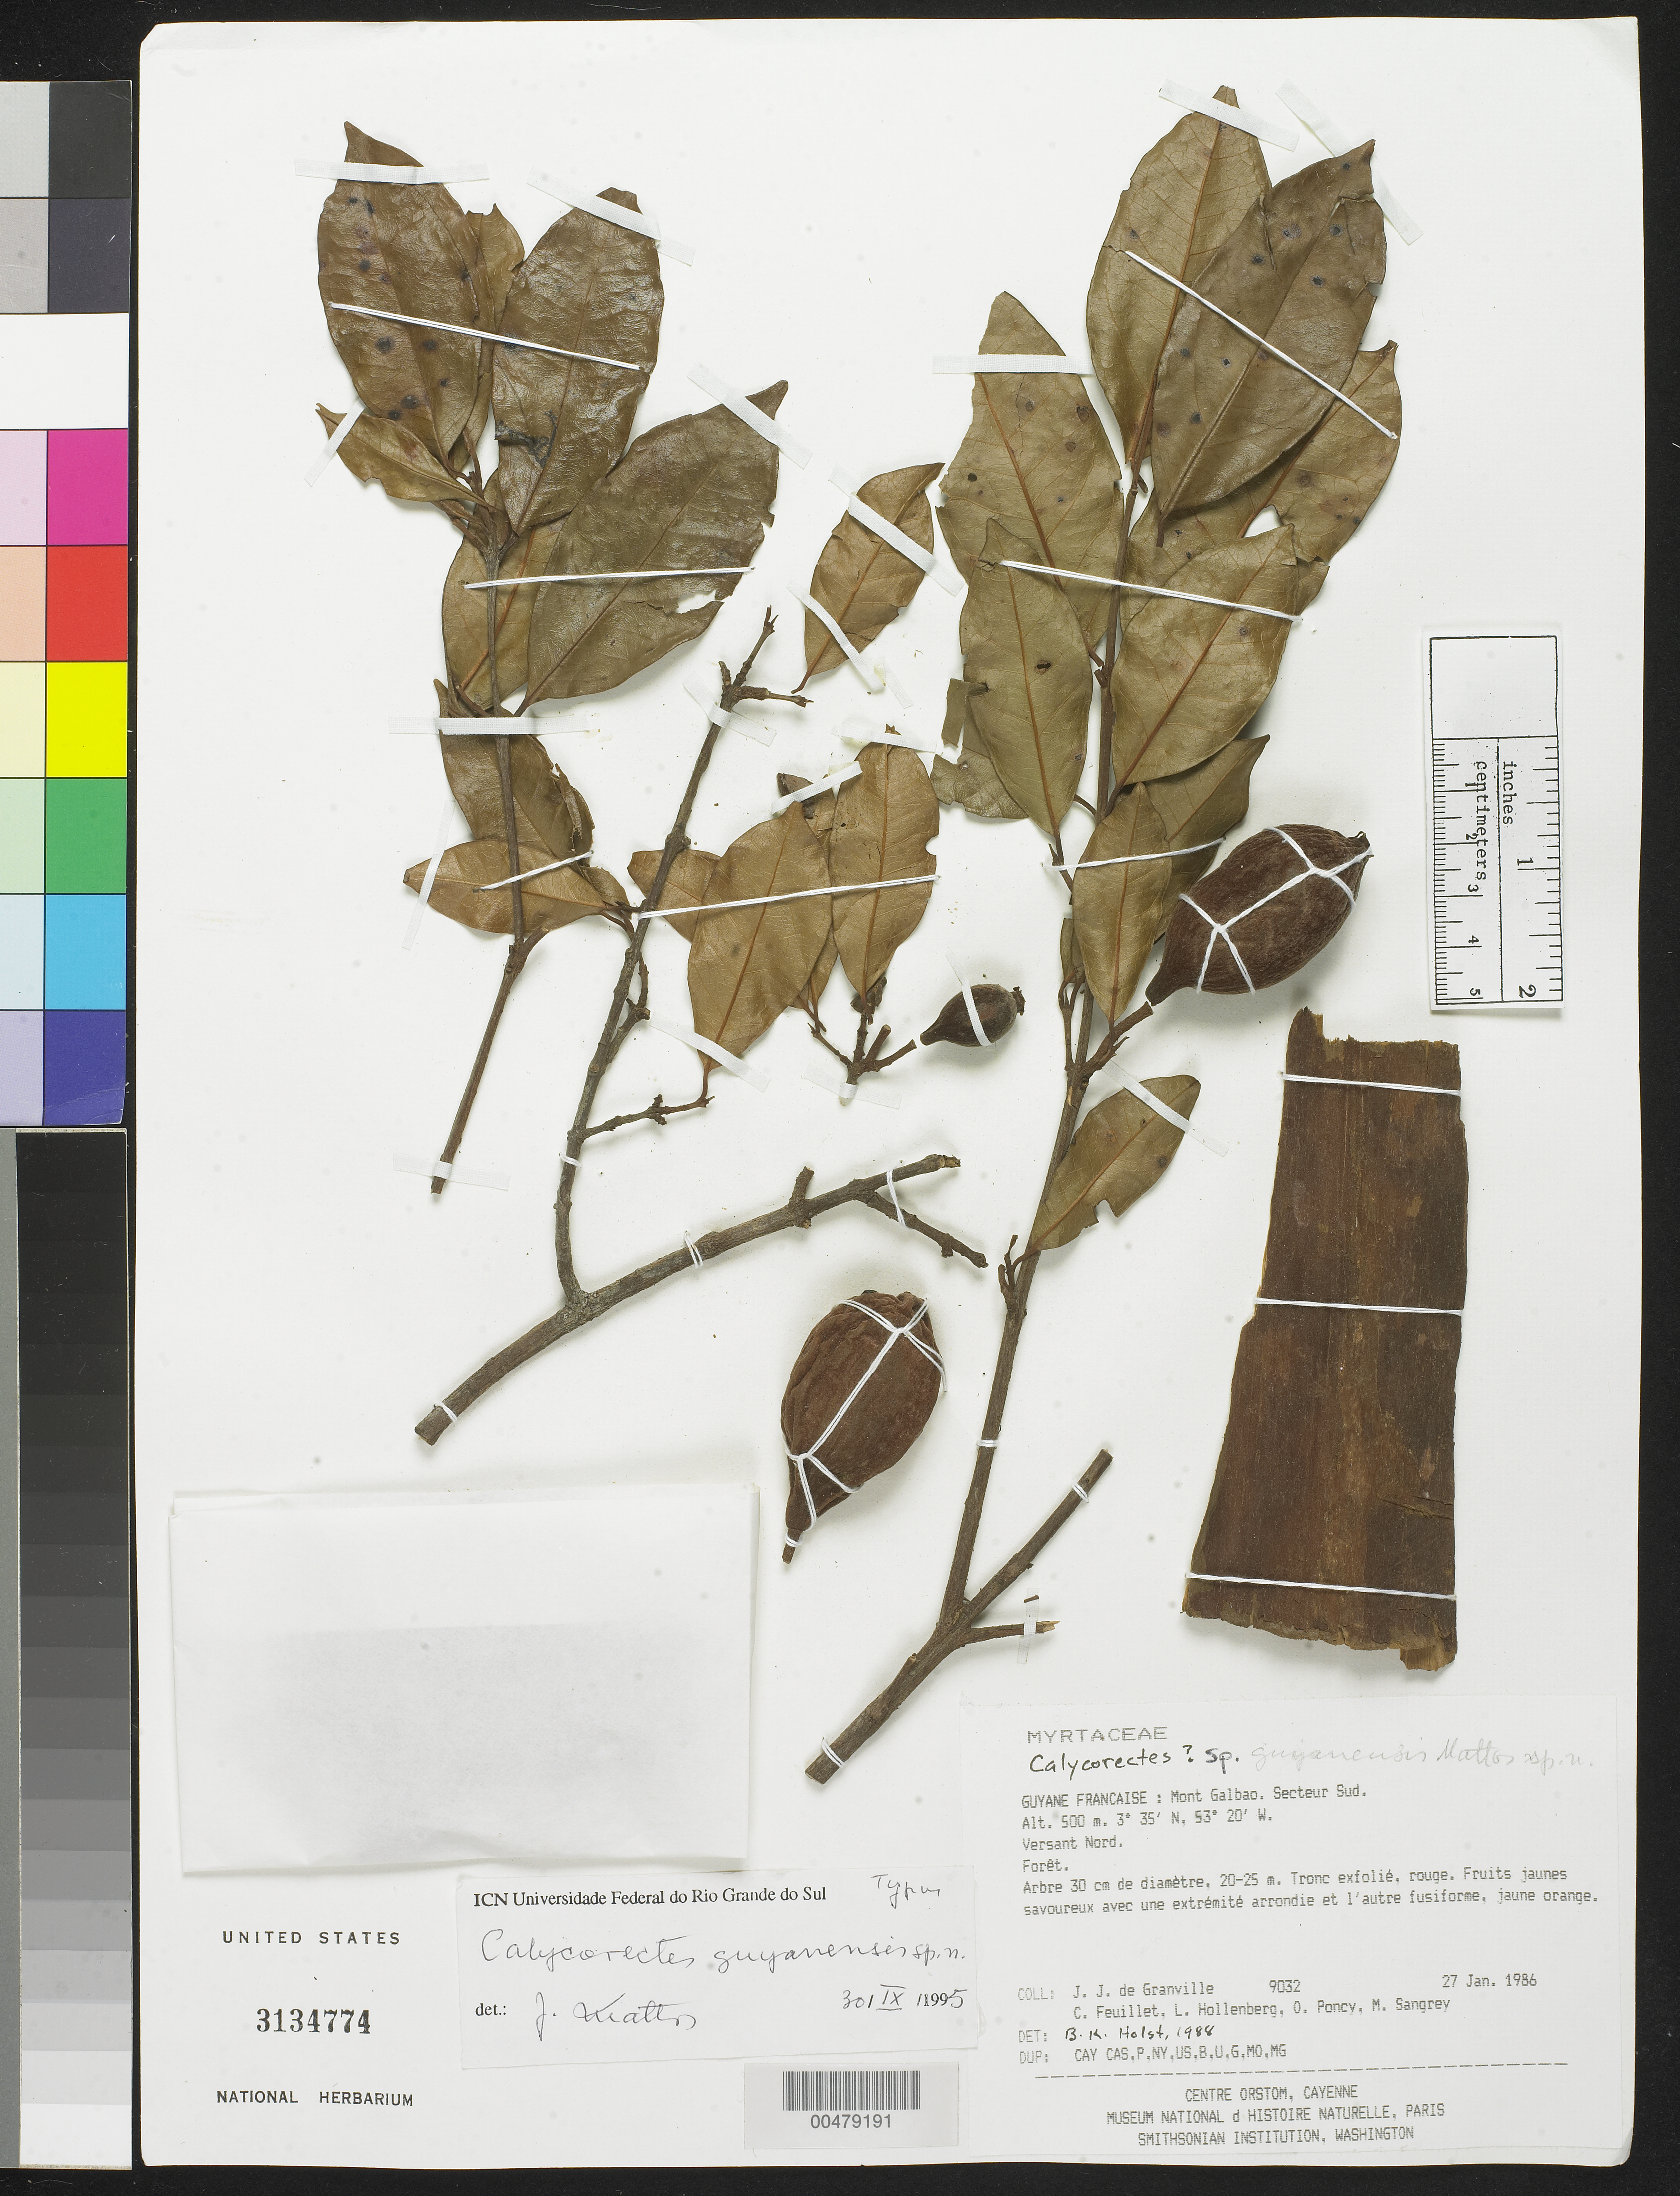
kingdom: Plantae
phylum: Tracheophyta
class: Magnoliopsida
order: Myrtales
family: Myrtaceae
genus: Calycorectes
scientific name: Calycorectes guyanensis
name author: Mattos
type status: Holotype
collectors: J.-J. de Granville, C. Feuillet, L. Hollenberg, O. Poncy & M. S. Sangrey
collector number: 9032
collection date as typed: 27 Jan 1986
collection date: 1986-01-27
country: French Guiana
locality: Mont Galbao, secteur sud., versant nord.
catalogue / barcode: US 3134774